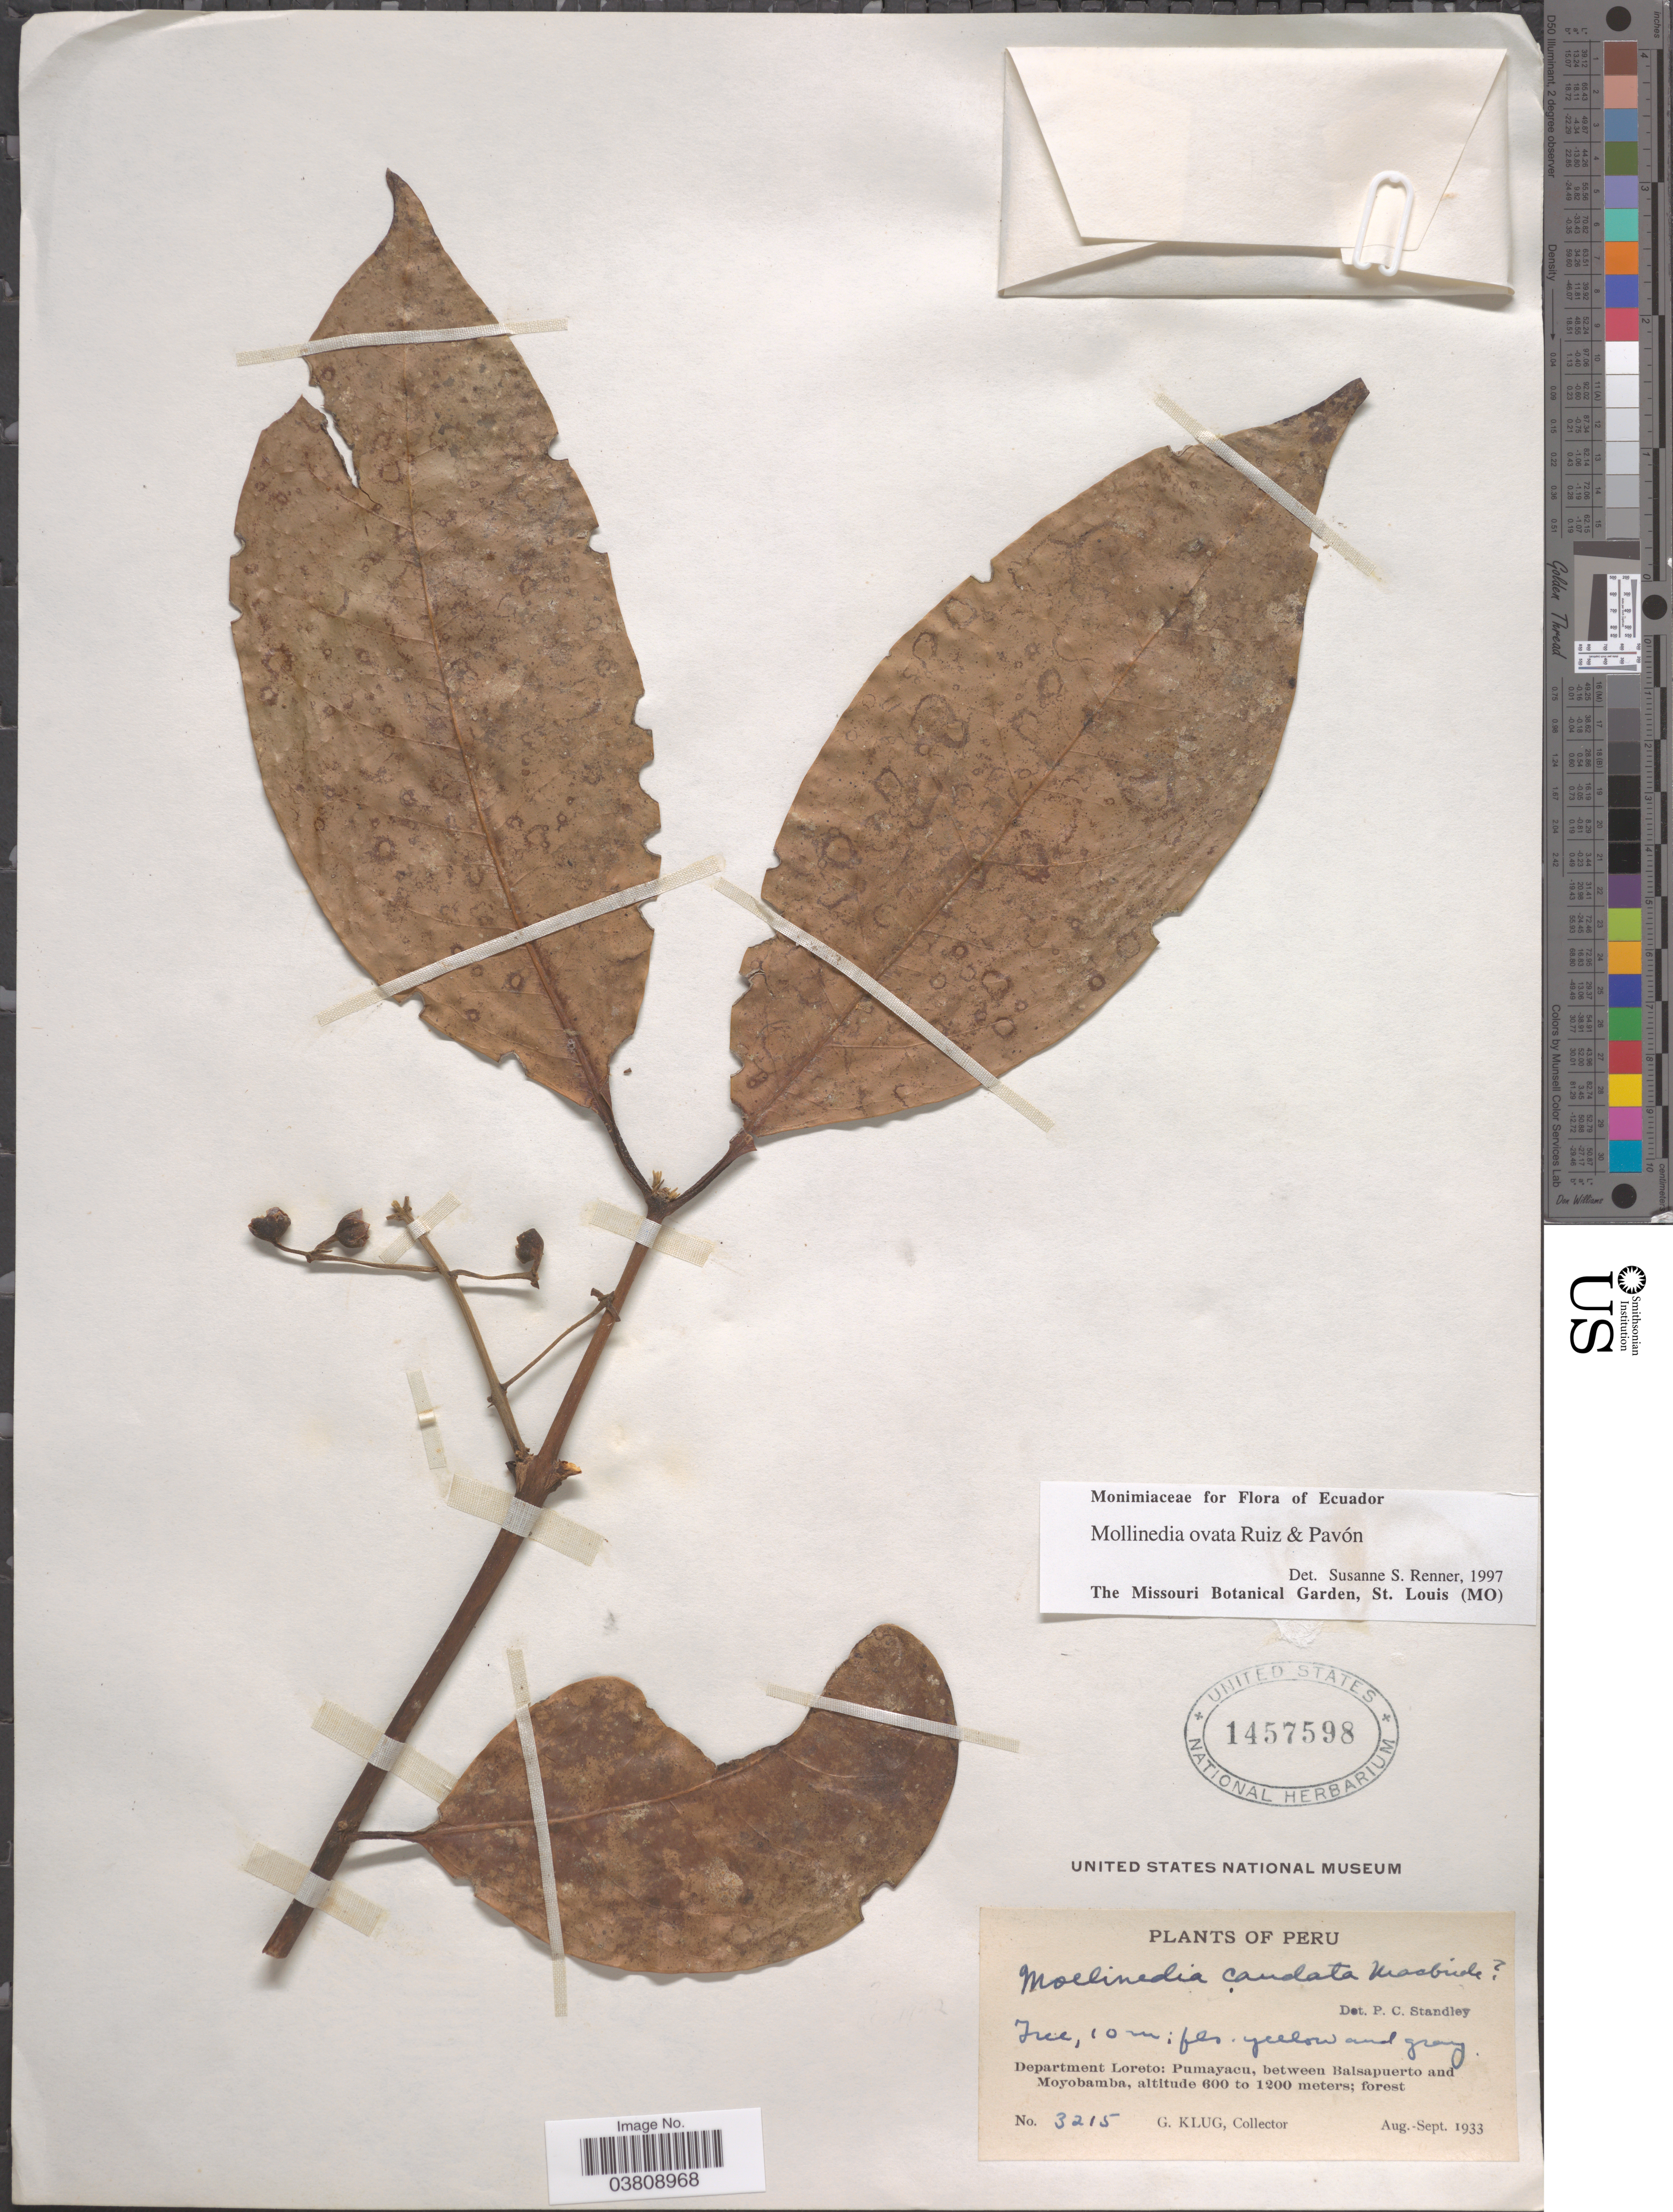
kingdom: Plantae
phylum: Tracheophyta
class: Magnoliopsida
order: Laurales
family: Monimiaceae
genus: Mollinedia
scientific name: Mollinedia ovata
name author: Ruiz & Pav.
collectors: G. Klug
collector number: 3215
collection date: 1933-08/1933-09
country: Peru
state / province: Loreto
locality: Department Loreto: Pumayacu, between Balsapuerto and Moyobamba.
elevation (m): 600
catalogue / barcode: US 1457598